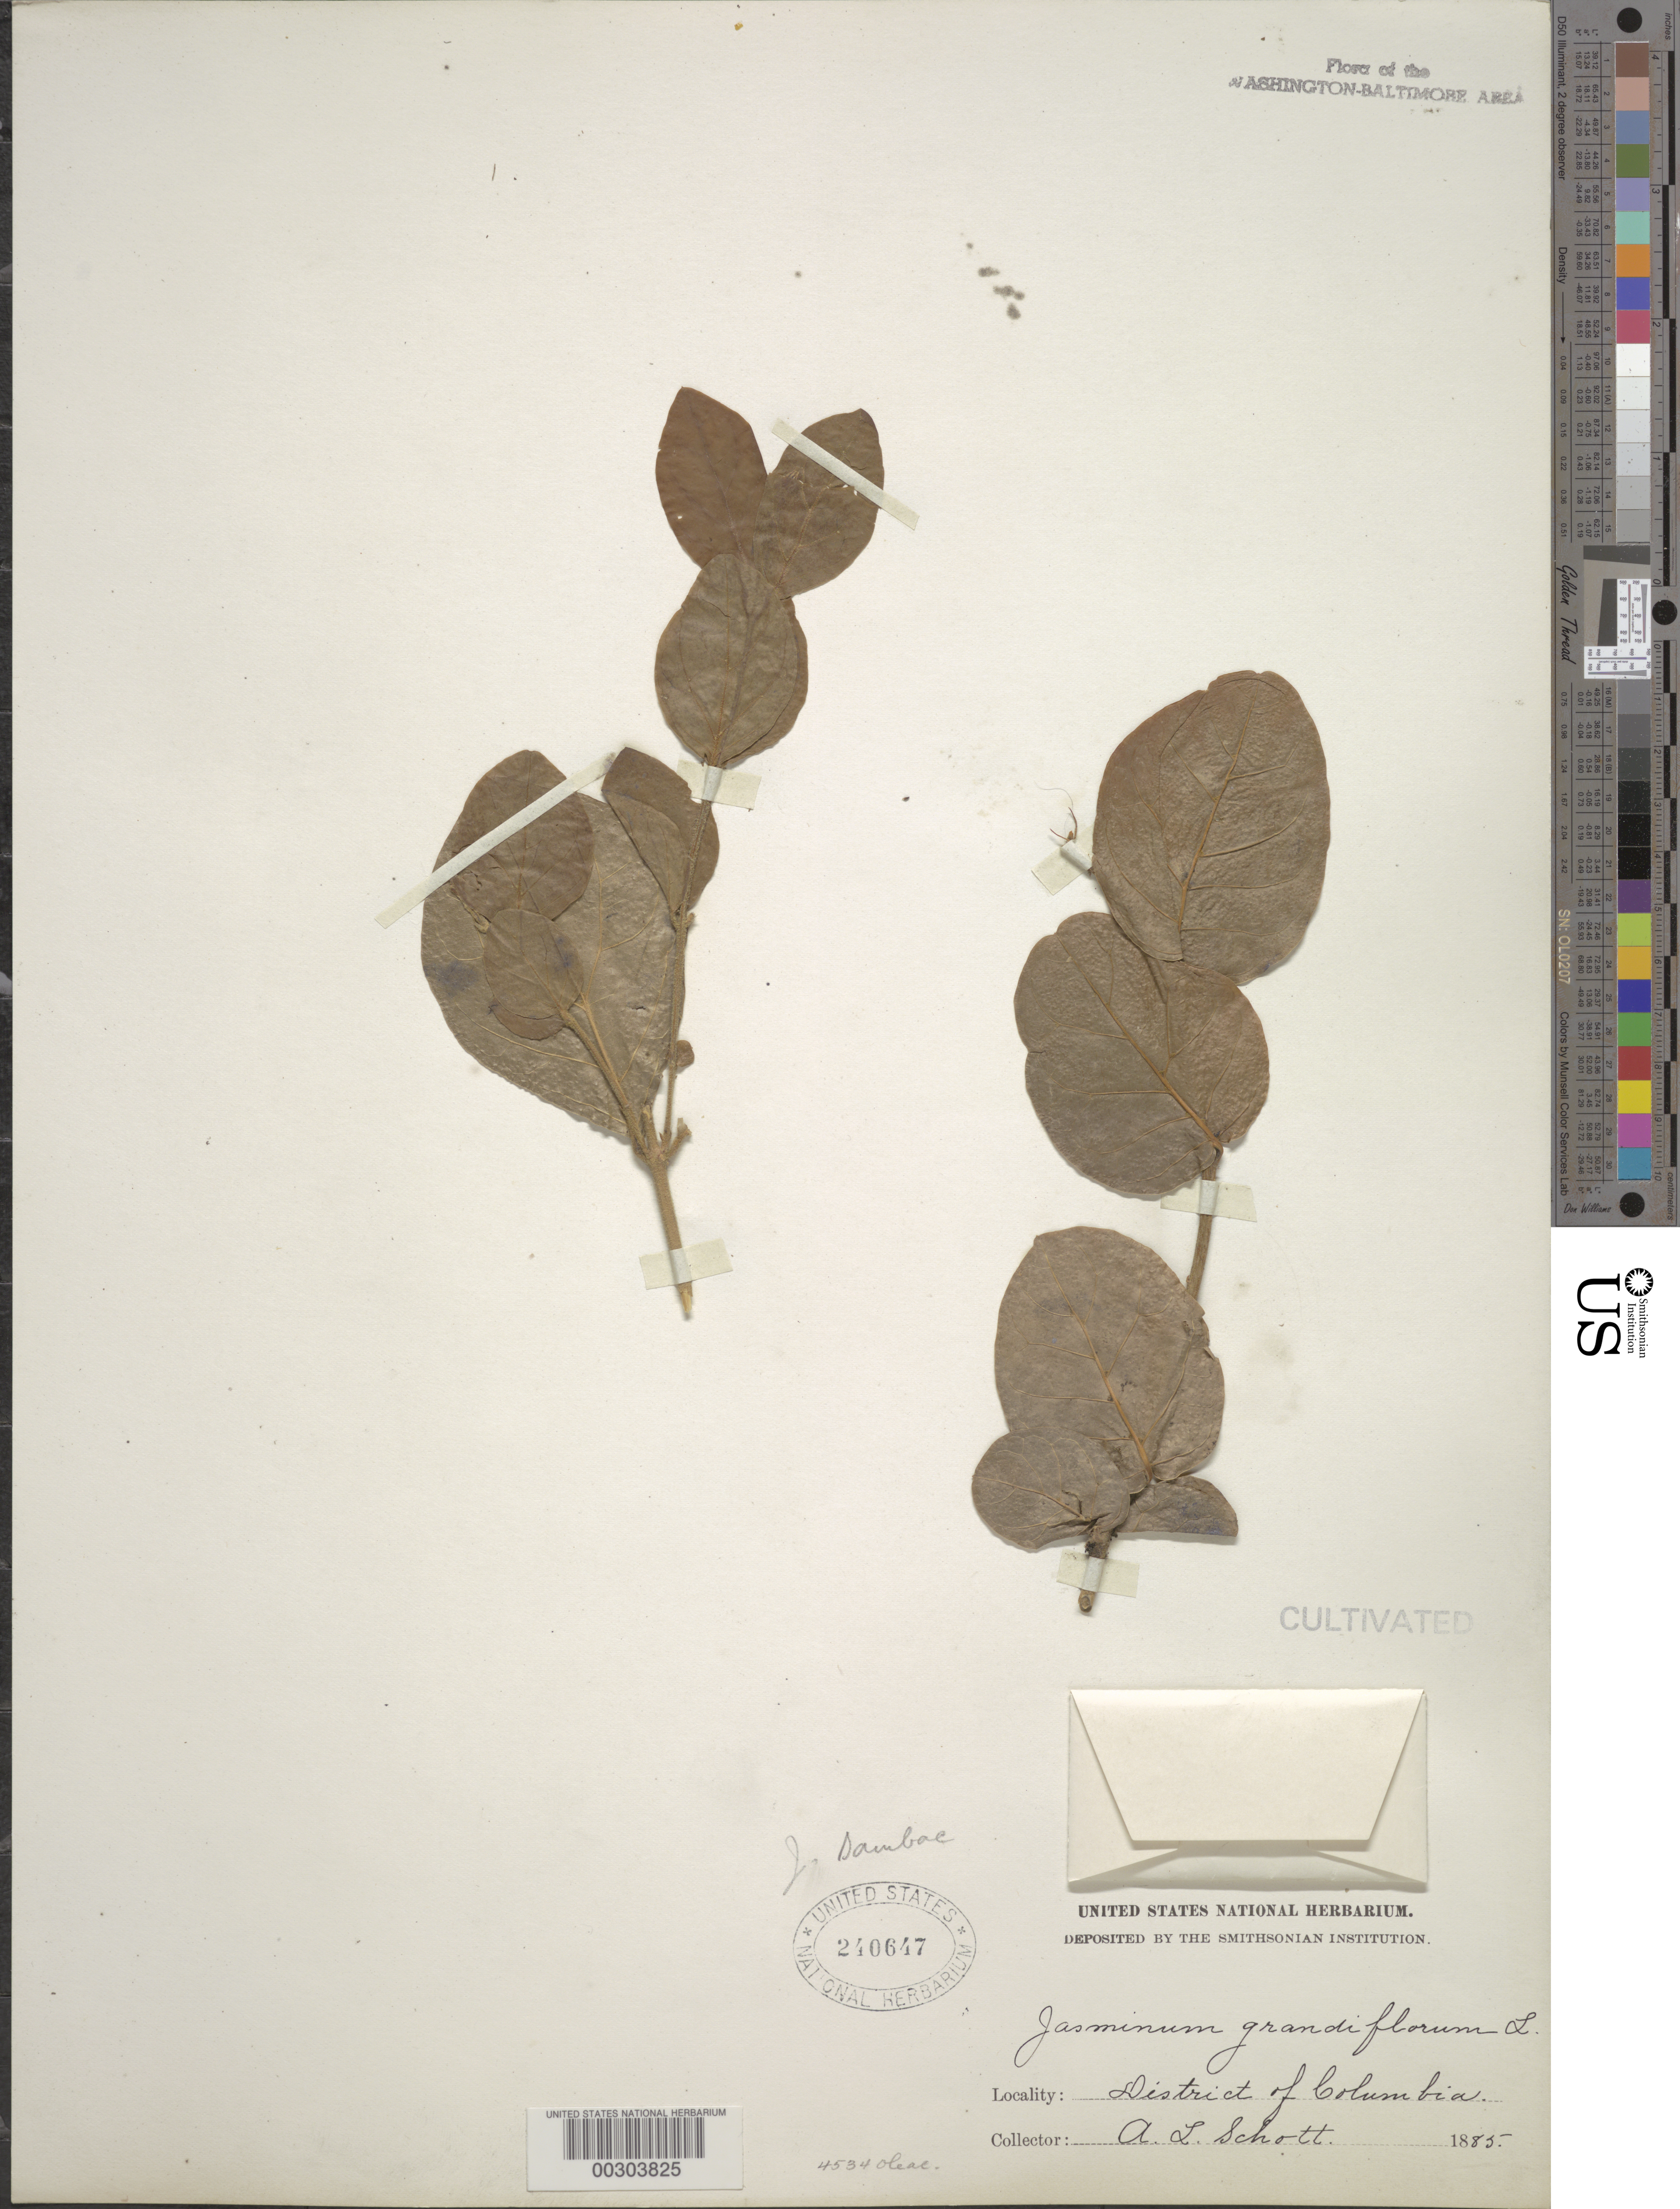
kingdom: Plantae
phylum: Tracheophyta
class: Magnoliopsida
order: Lamiales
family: Oleaceae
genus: Jasminum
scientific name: Jasminum grandiflorum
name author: L.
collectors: A. L. Schott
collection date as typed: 1885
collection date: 1885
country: United States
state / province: District of Columbia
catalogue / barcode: US 240647